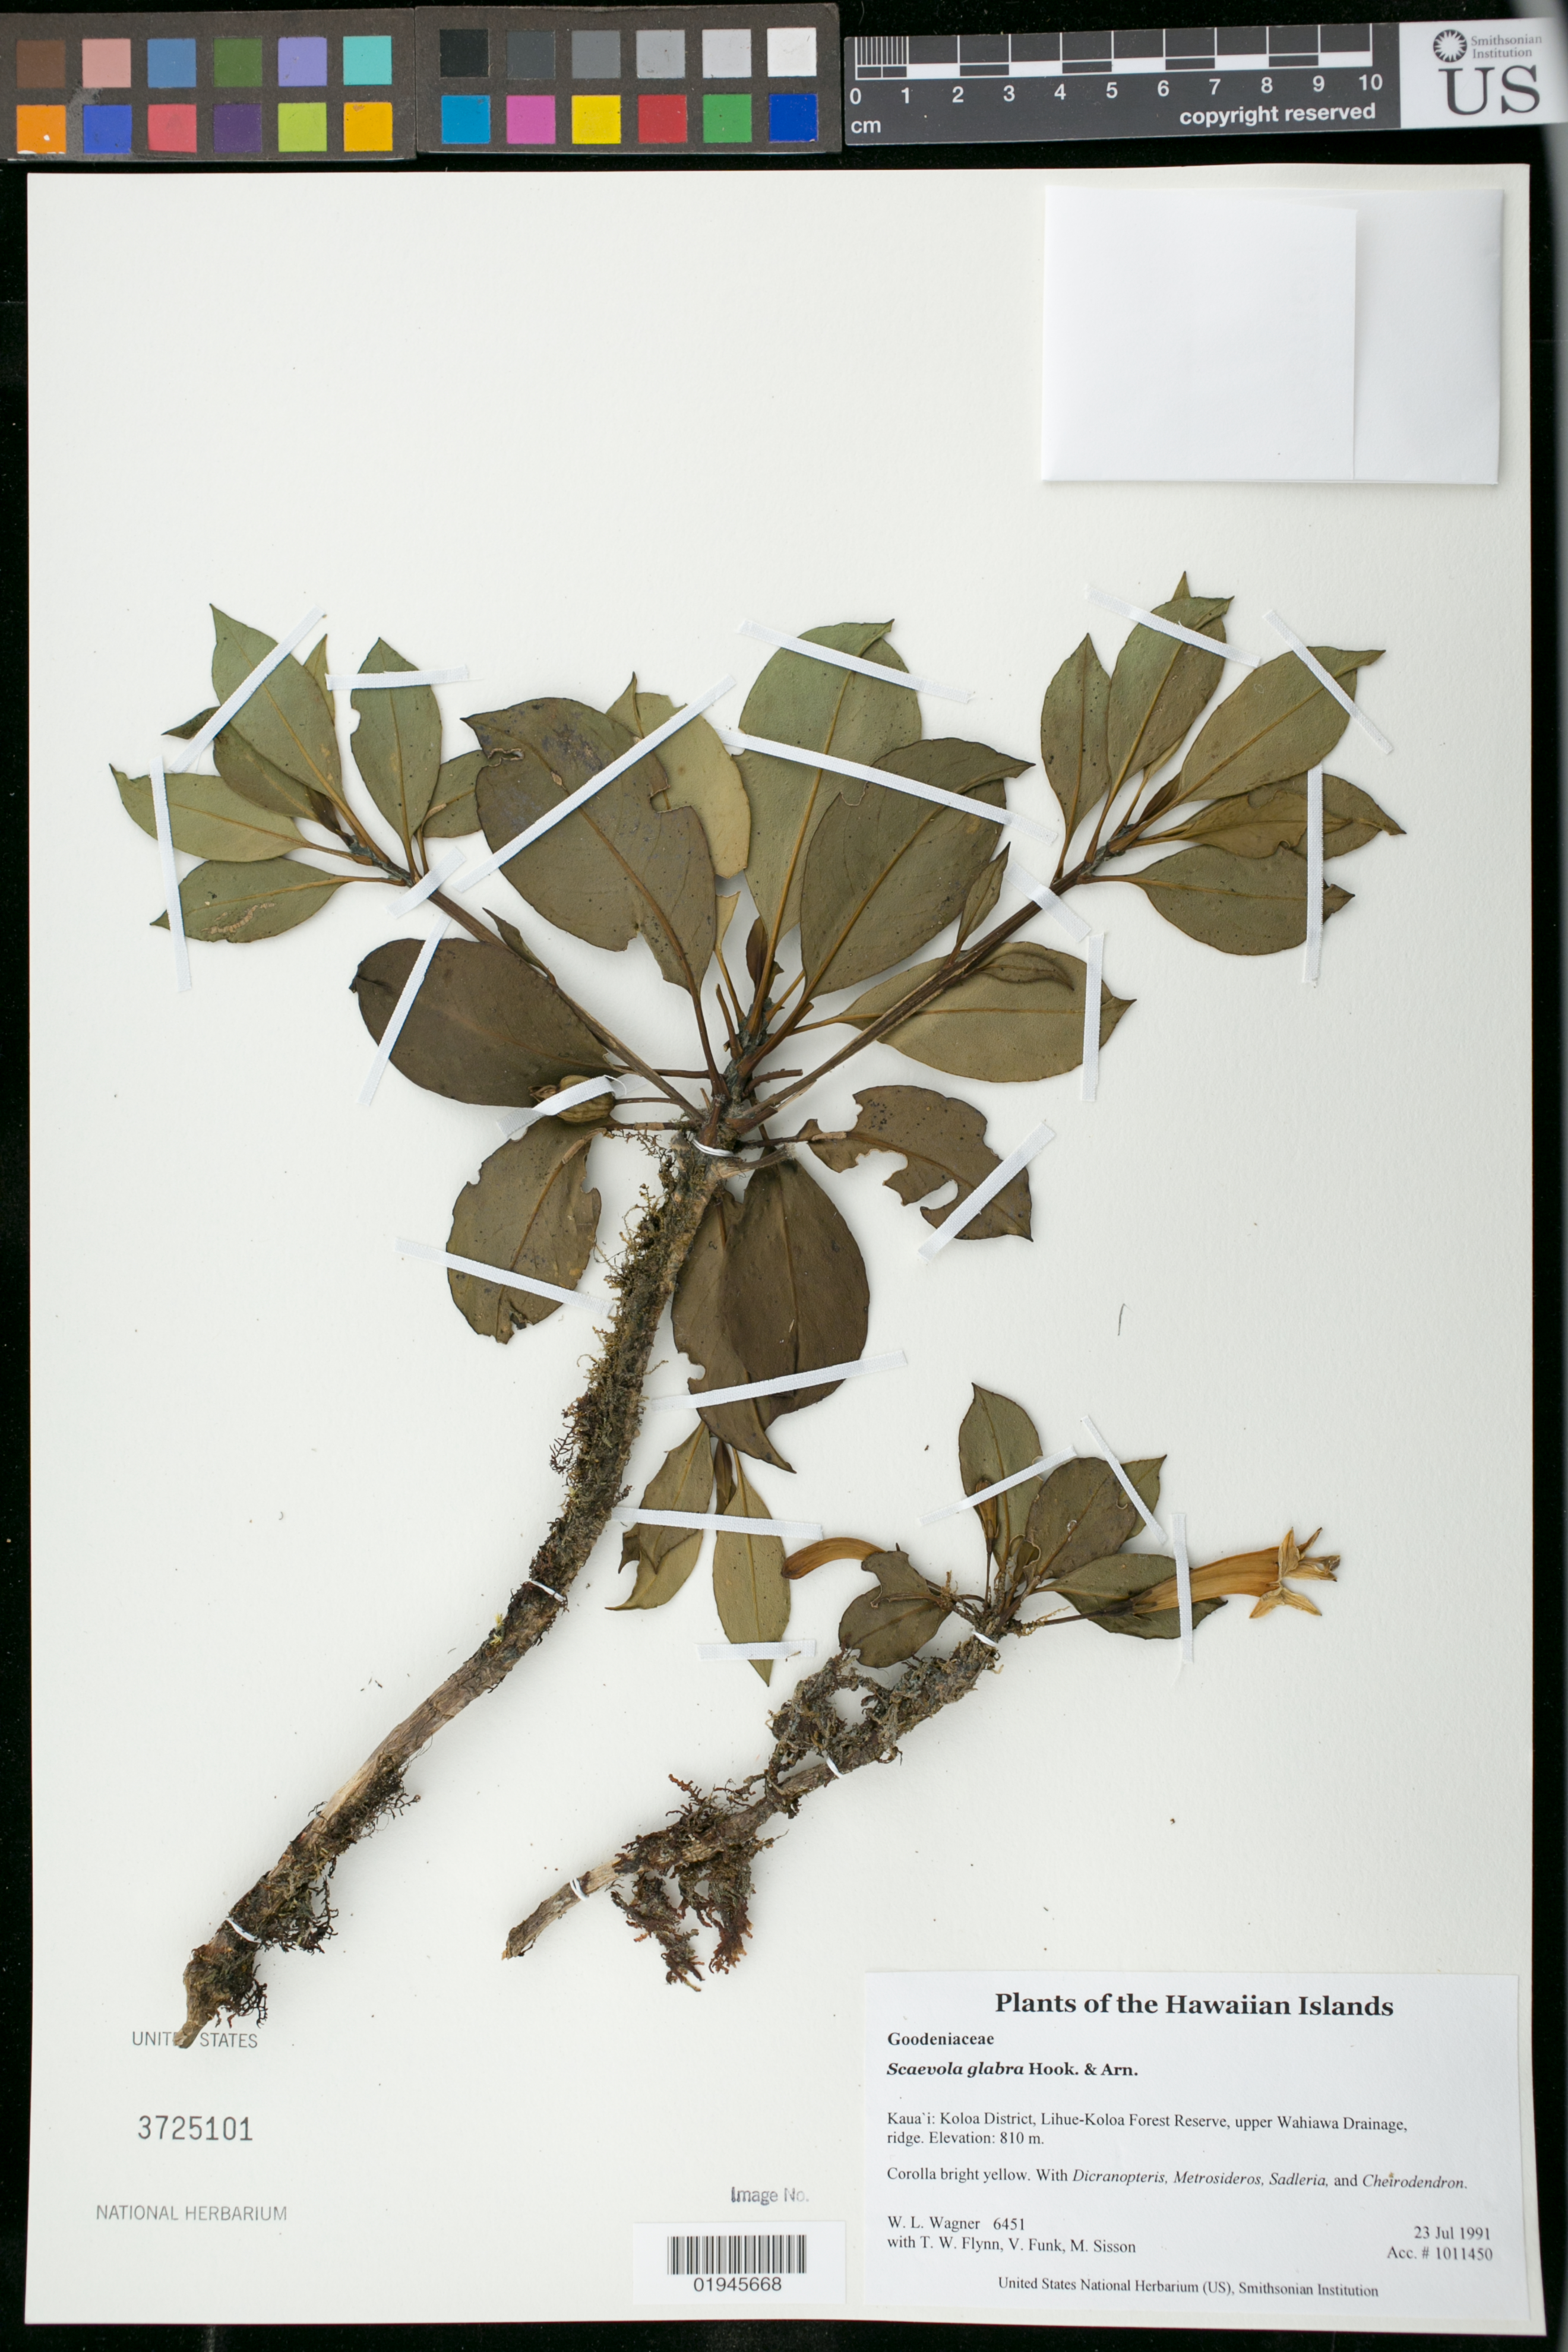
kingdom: Plantae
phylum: Tracheophyta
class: Magnoliopsida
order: Asterales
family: Goodeniaceae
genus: Scaevola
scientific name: Scaevola glabra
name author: Hook. & Arn.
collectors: W. L. Wagner, T. W. Flynn, V. Funk & M. Sisson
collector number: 6451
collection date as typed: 23 Jul 1991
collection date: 1991-07-23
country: United States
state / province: Hawaii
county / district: Kauai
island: Kaua'i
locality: Koloa District, Lihue-Koloa Forest Reserve, upper Wahiawa Drainage, ridge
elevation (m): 810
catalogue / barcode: US 3725101